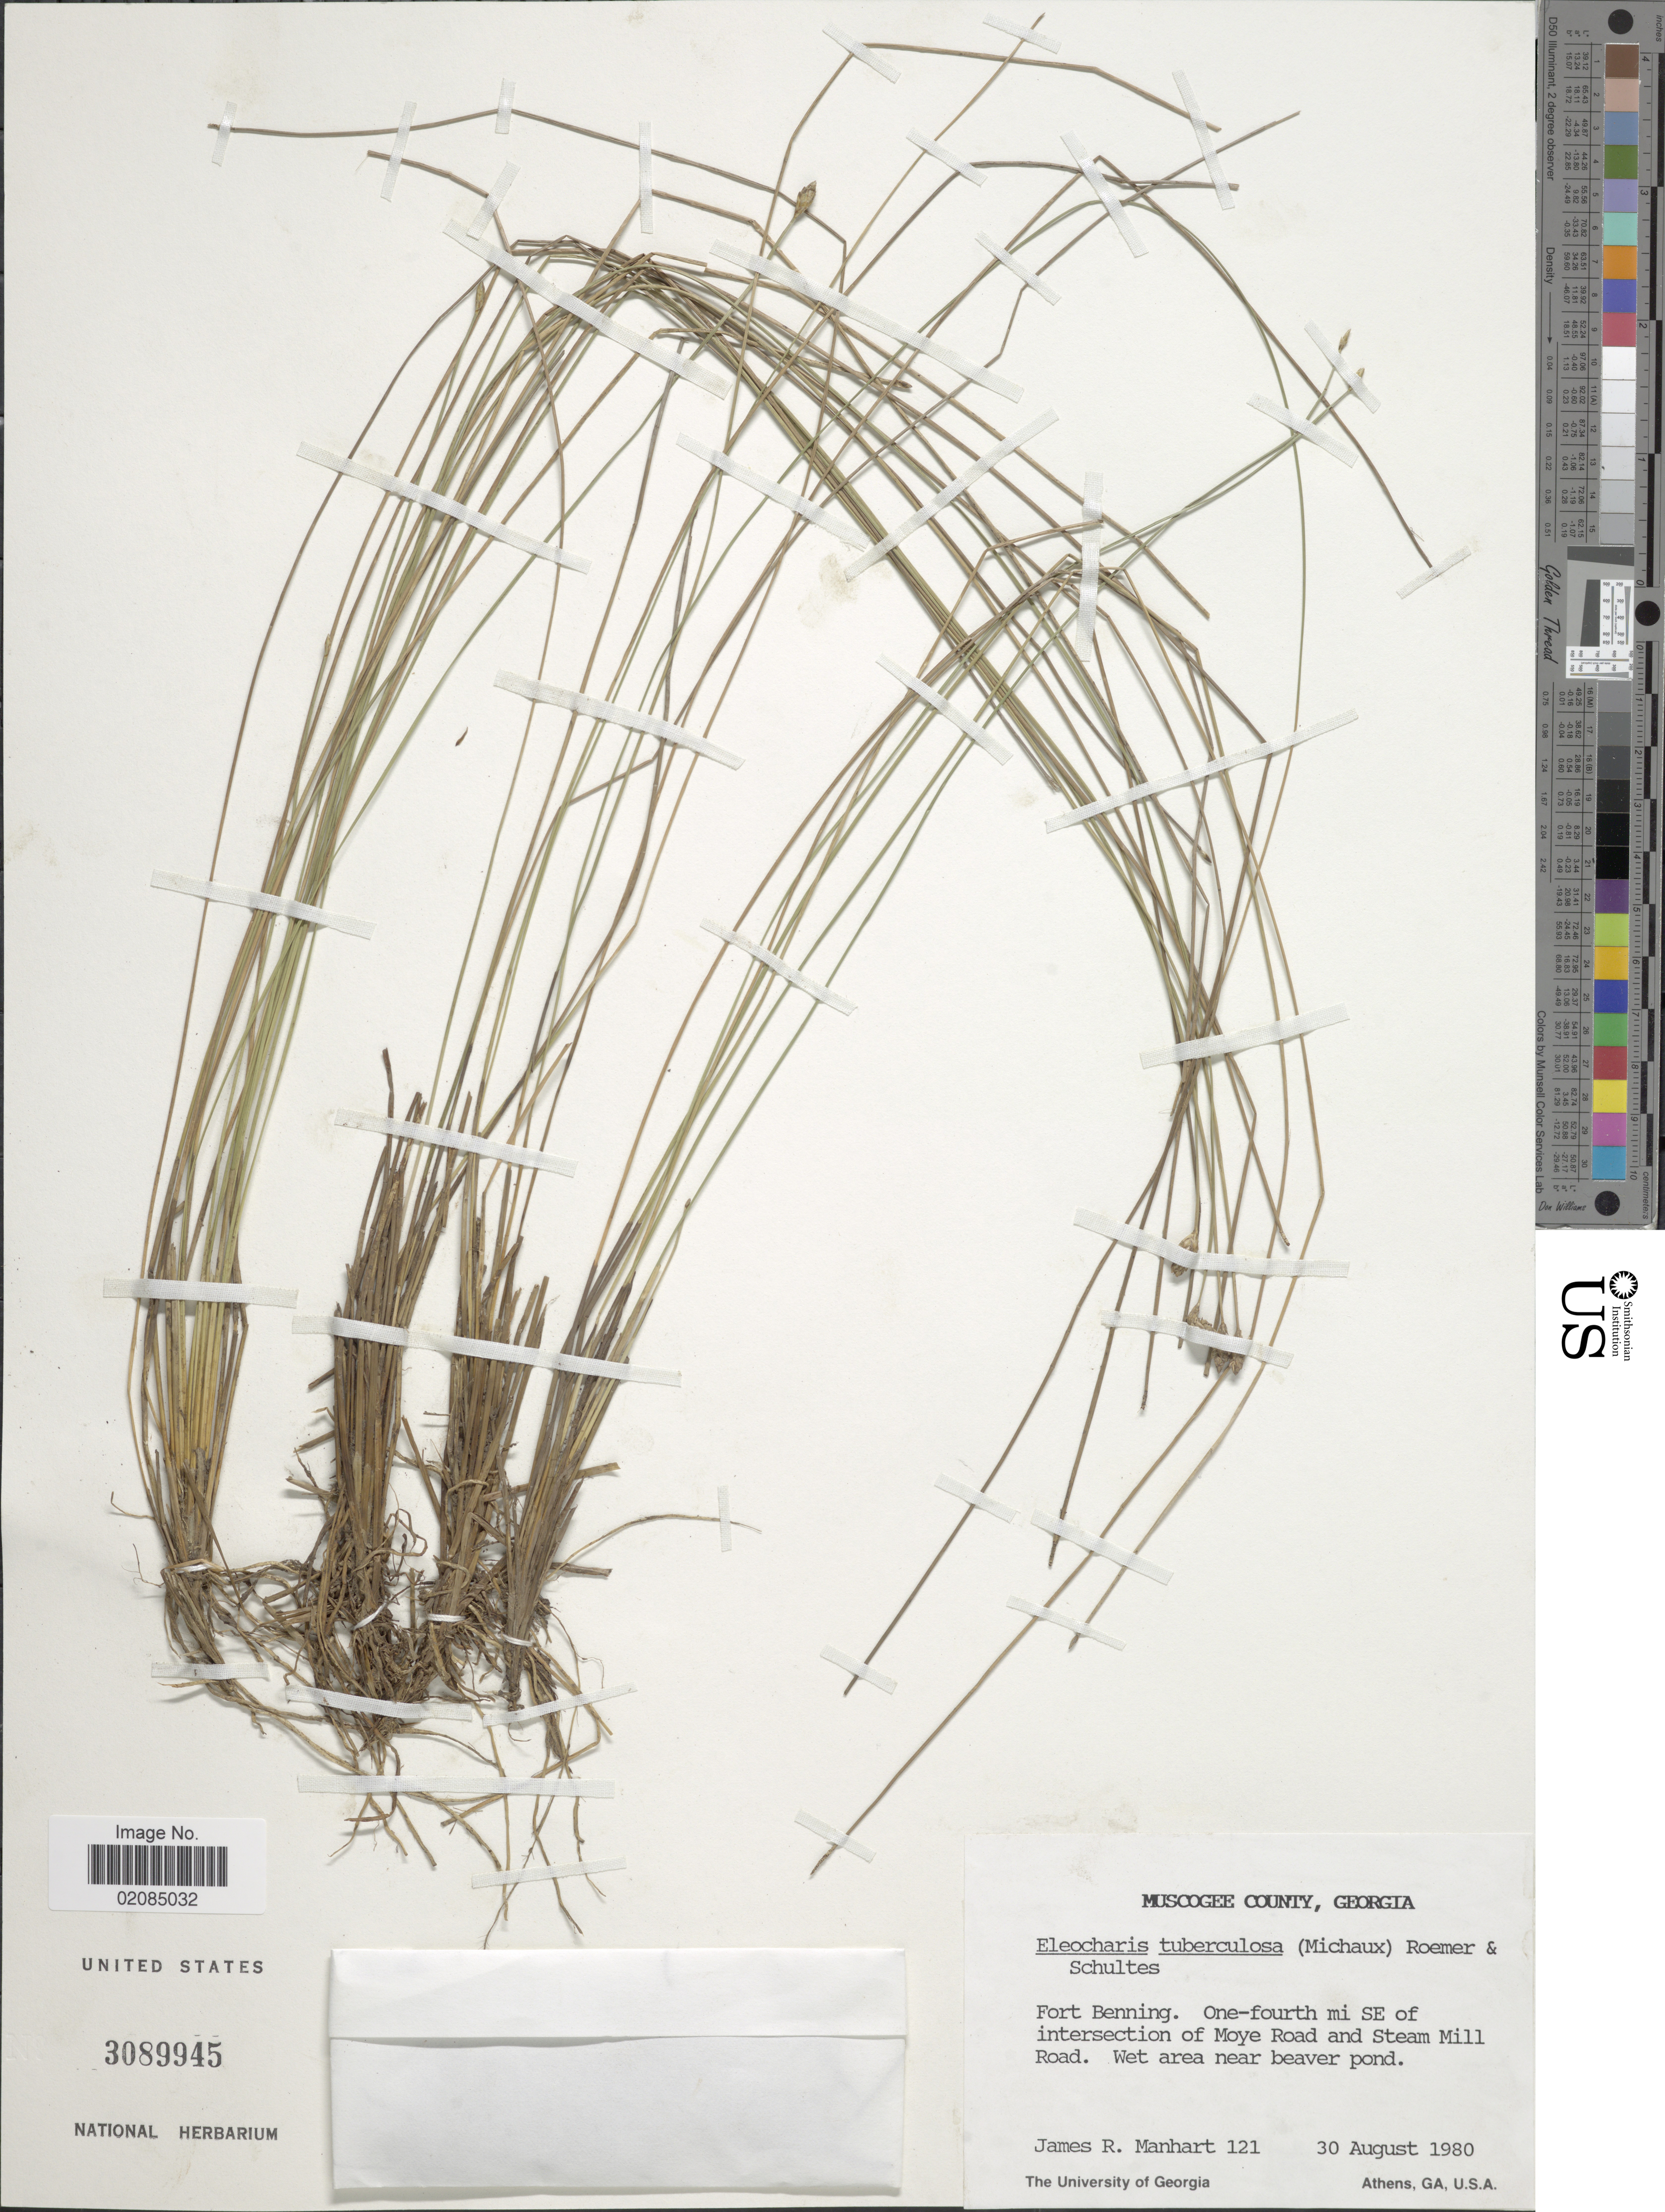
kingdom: Plantae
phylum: Tracheophyta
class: Liliopsida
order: Poales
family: Cyperaceae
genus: Eleocharis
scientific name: Eleocharis tuberculosa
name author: (Michx.) Roem. & Schult.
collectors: J. Manhart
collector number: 121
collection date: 1980-08-30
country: United States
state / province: Georgia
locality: Fort Bening, one-fourth mi SE of intersection of Moye Road and Steam Mill Road, wet area near beaver pond.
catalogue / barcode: US 3089945